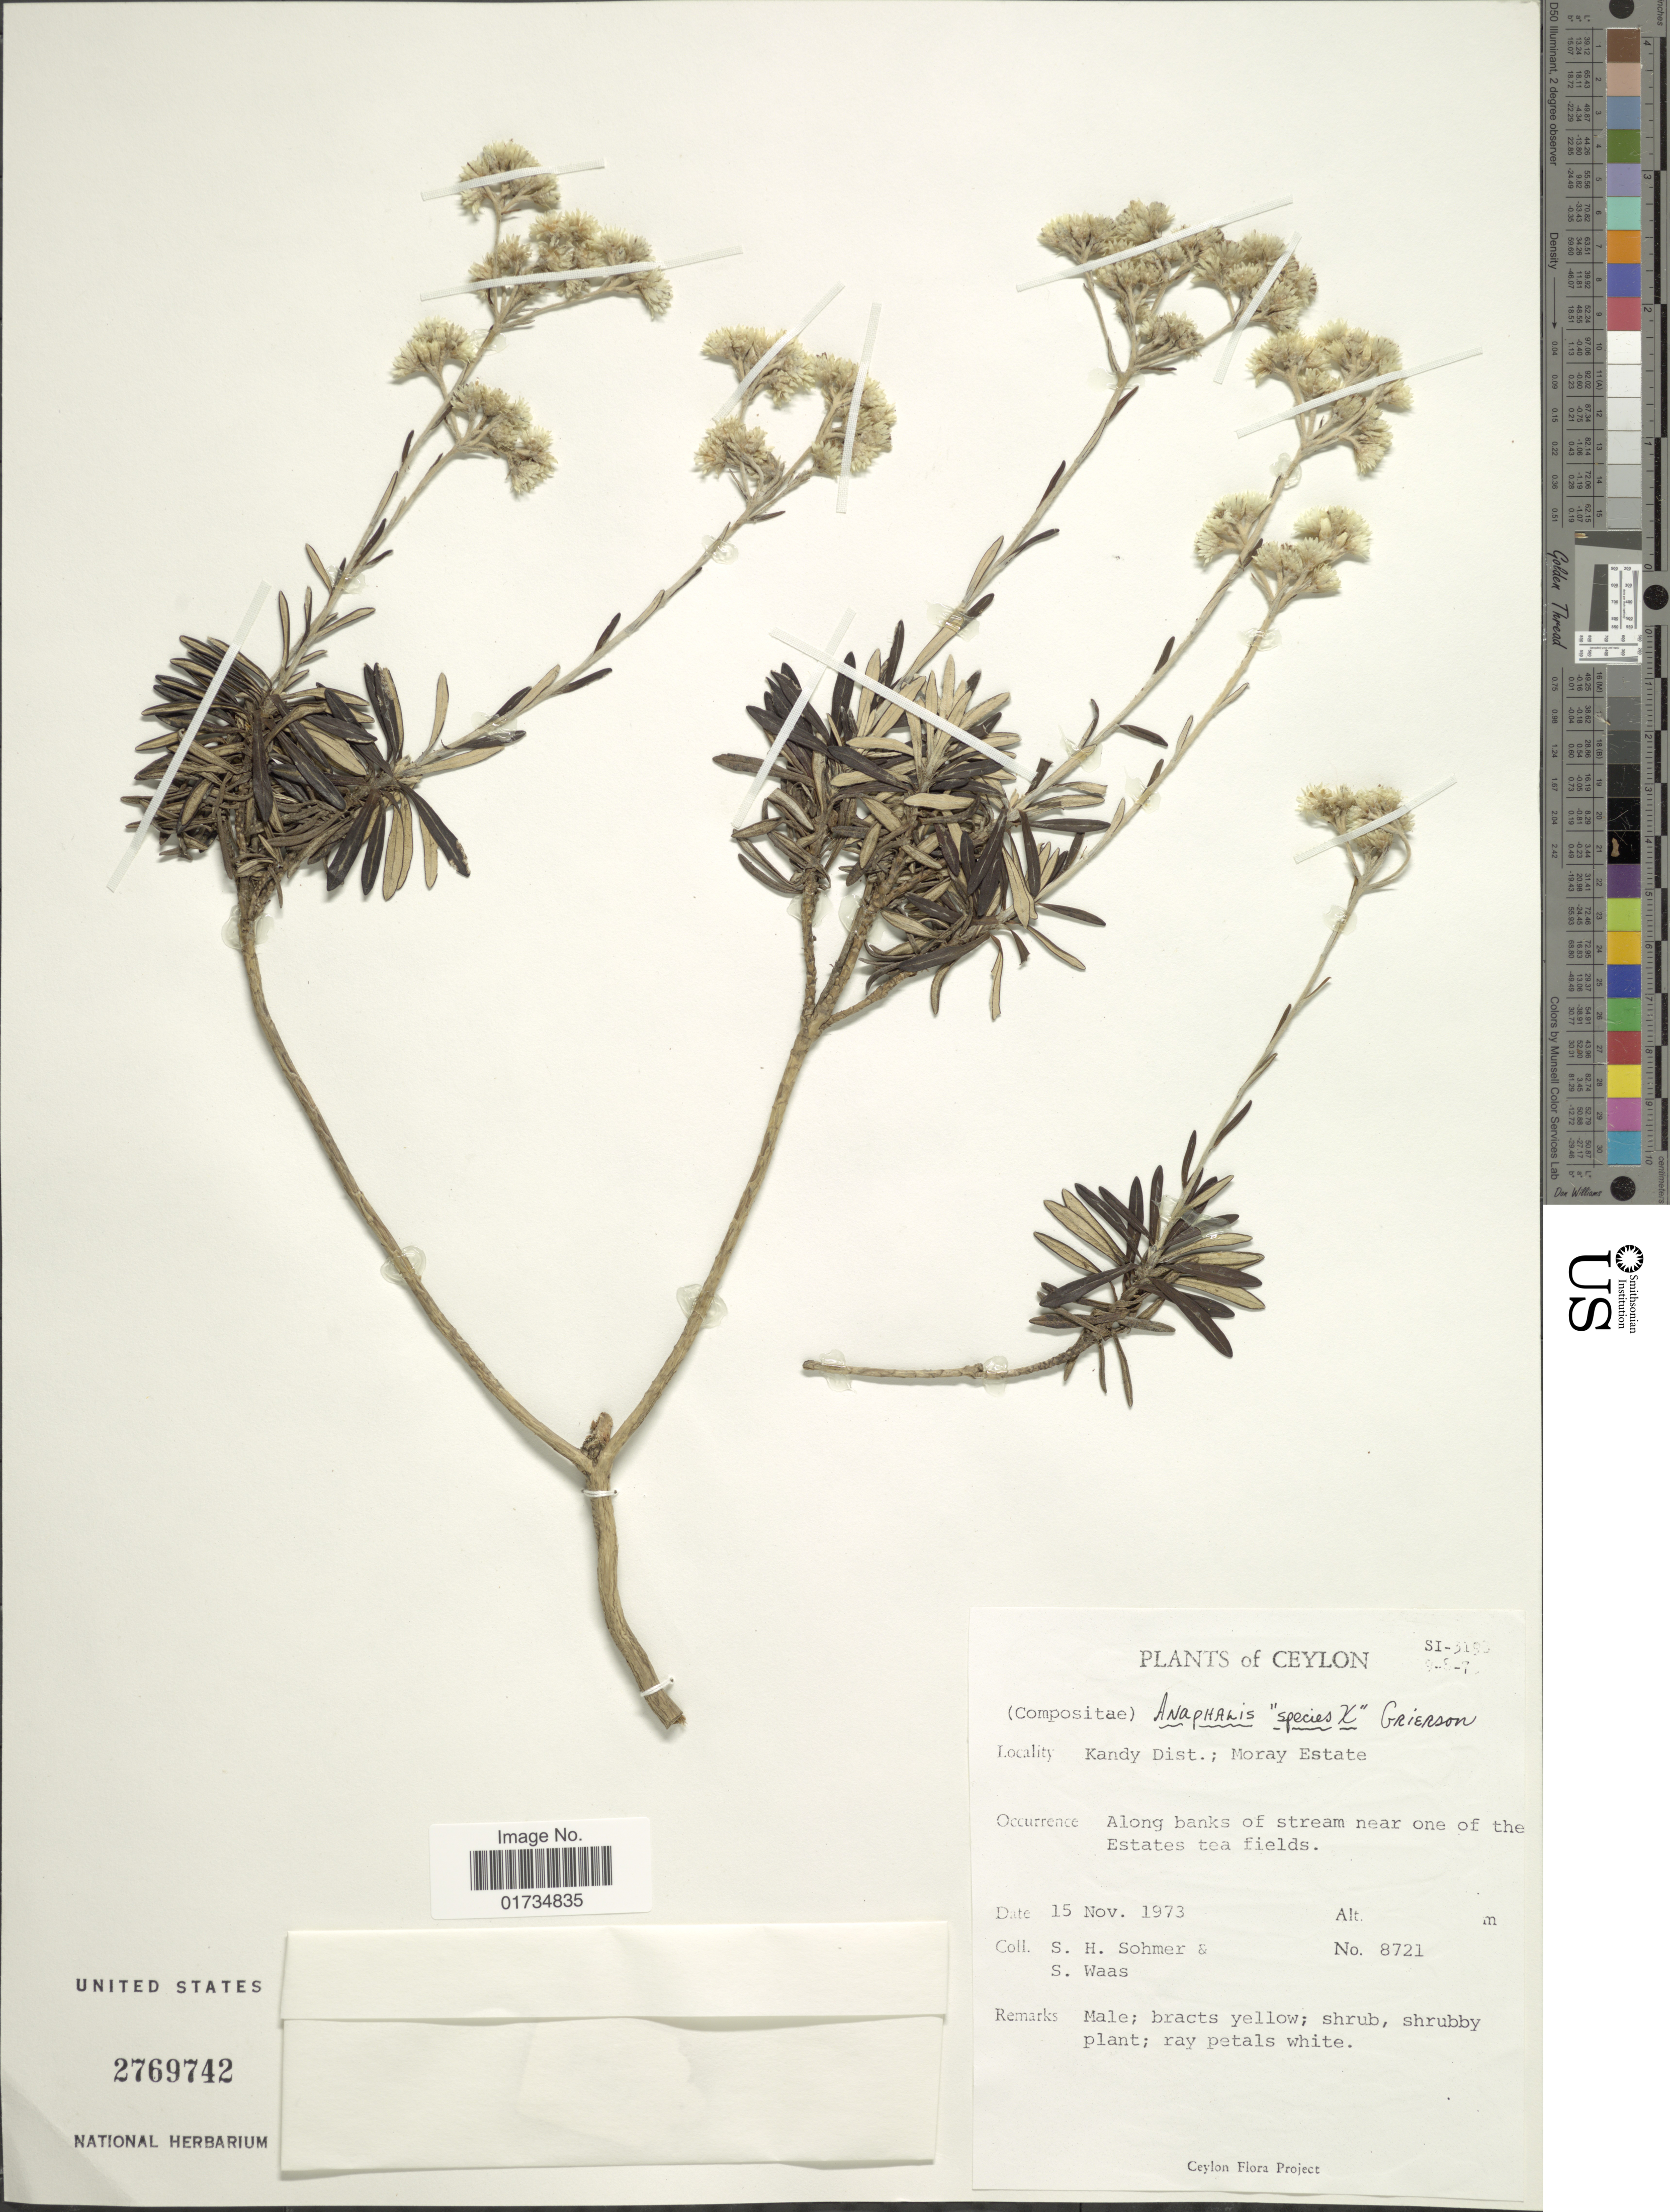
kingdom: Plantae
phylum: Tracheophyta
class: Magnoliopsida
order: Asterales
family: Asteraceae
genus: Anaphalis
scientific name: Anaphalis marescens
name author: C.B. Clarke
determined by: Chen, Y. S.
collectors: S. H. Sohmer & S. Waas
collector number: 8721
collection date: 1973-11-15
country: Sri Lanka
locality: Ceylon. Kandy Dist.; Moray Estate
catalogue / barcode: US 2769742